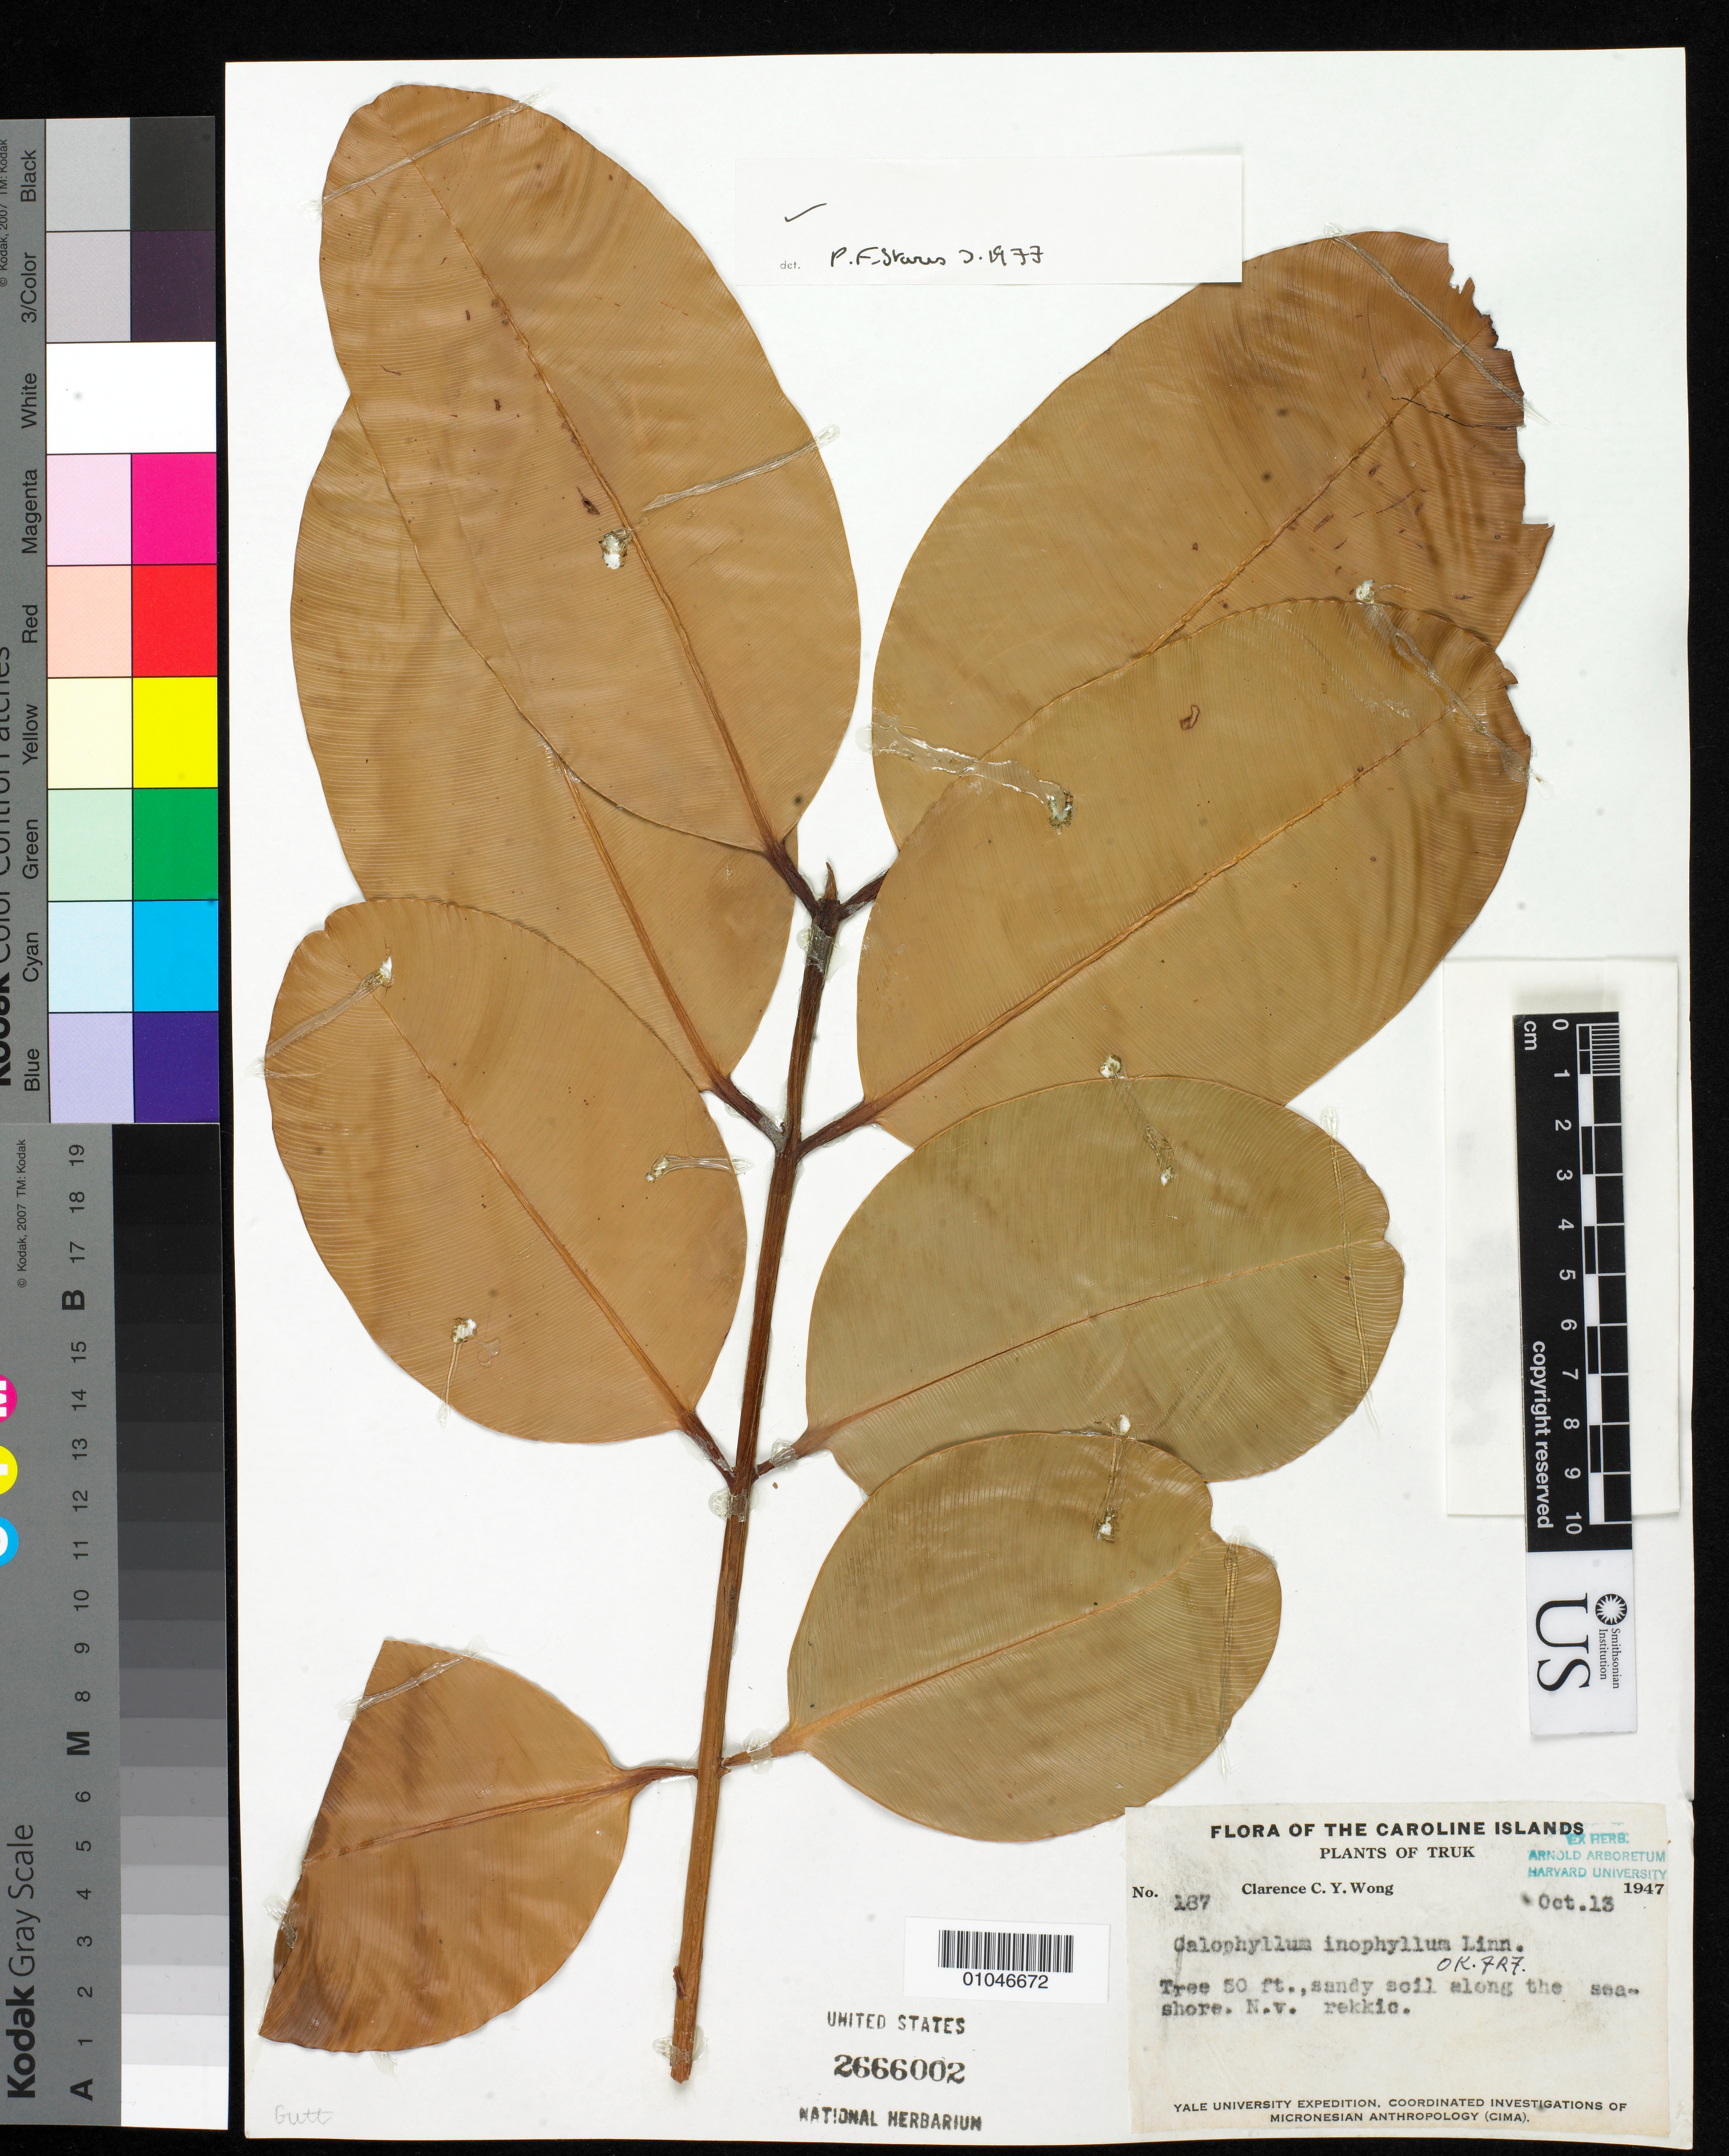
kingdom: Plantae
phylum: Tracheophyta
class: Magnoliopsida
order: Malpighiales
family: Calophyllaceae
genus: Calophyllum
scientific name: Calophyllum inophyllum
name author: L.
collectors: C. Wong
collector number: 187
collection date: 1947-10-13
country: Micronesia, Federated States of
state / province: Truk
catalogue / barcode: US 2666002